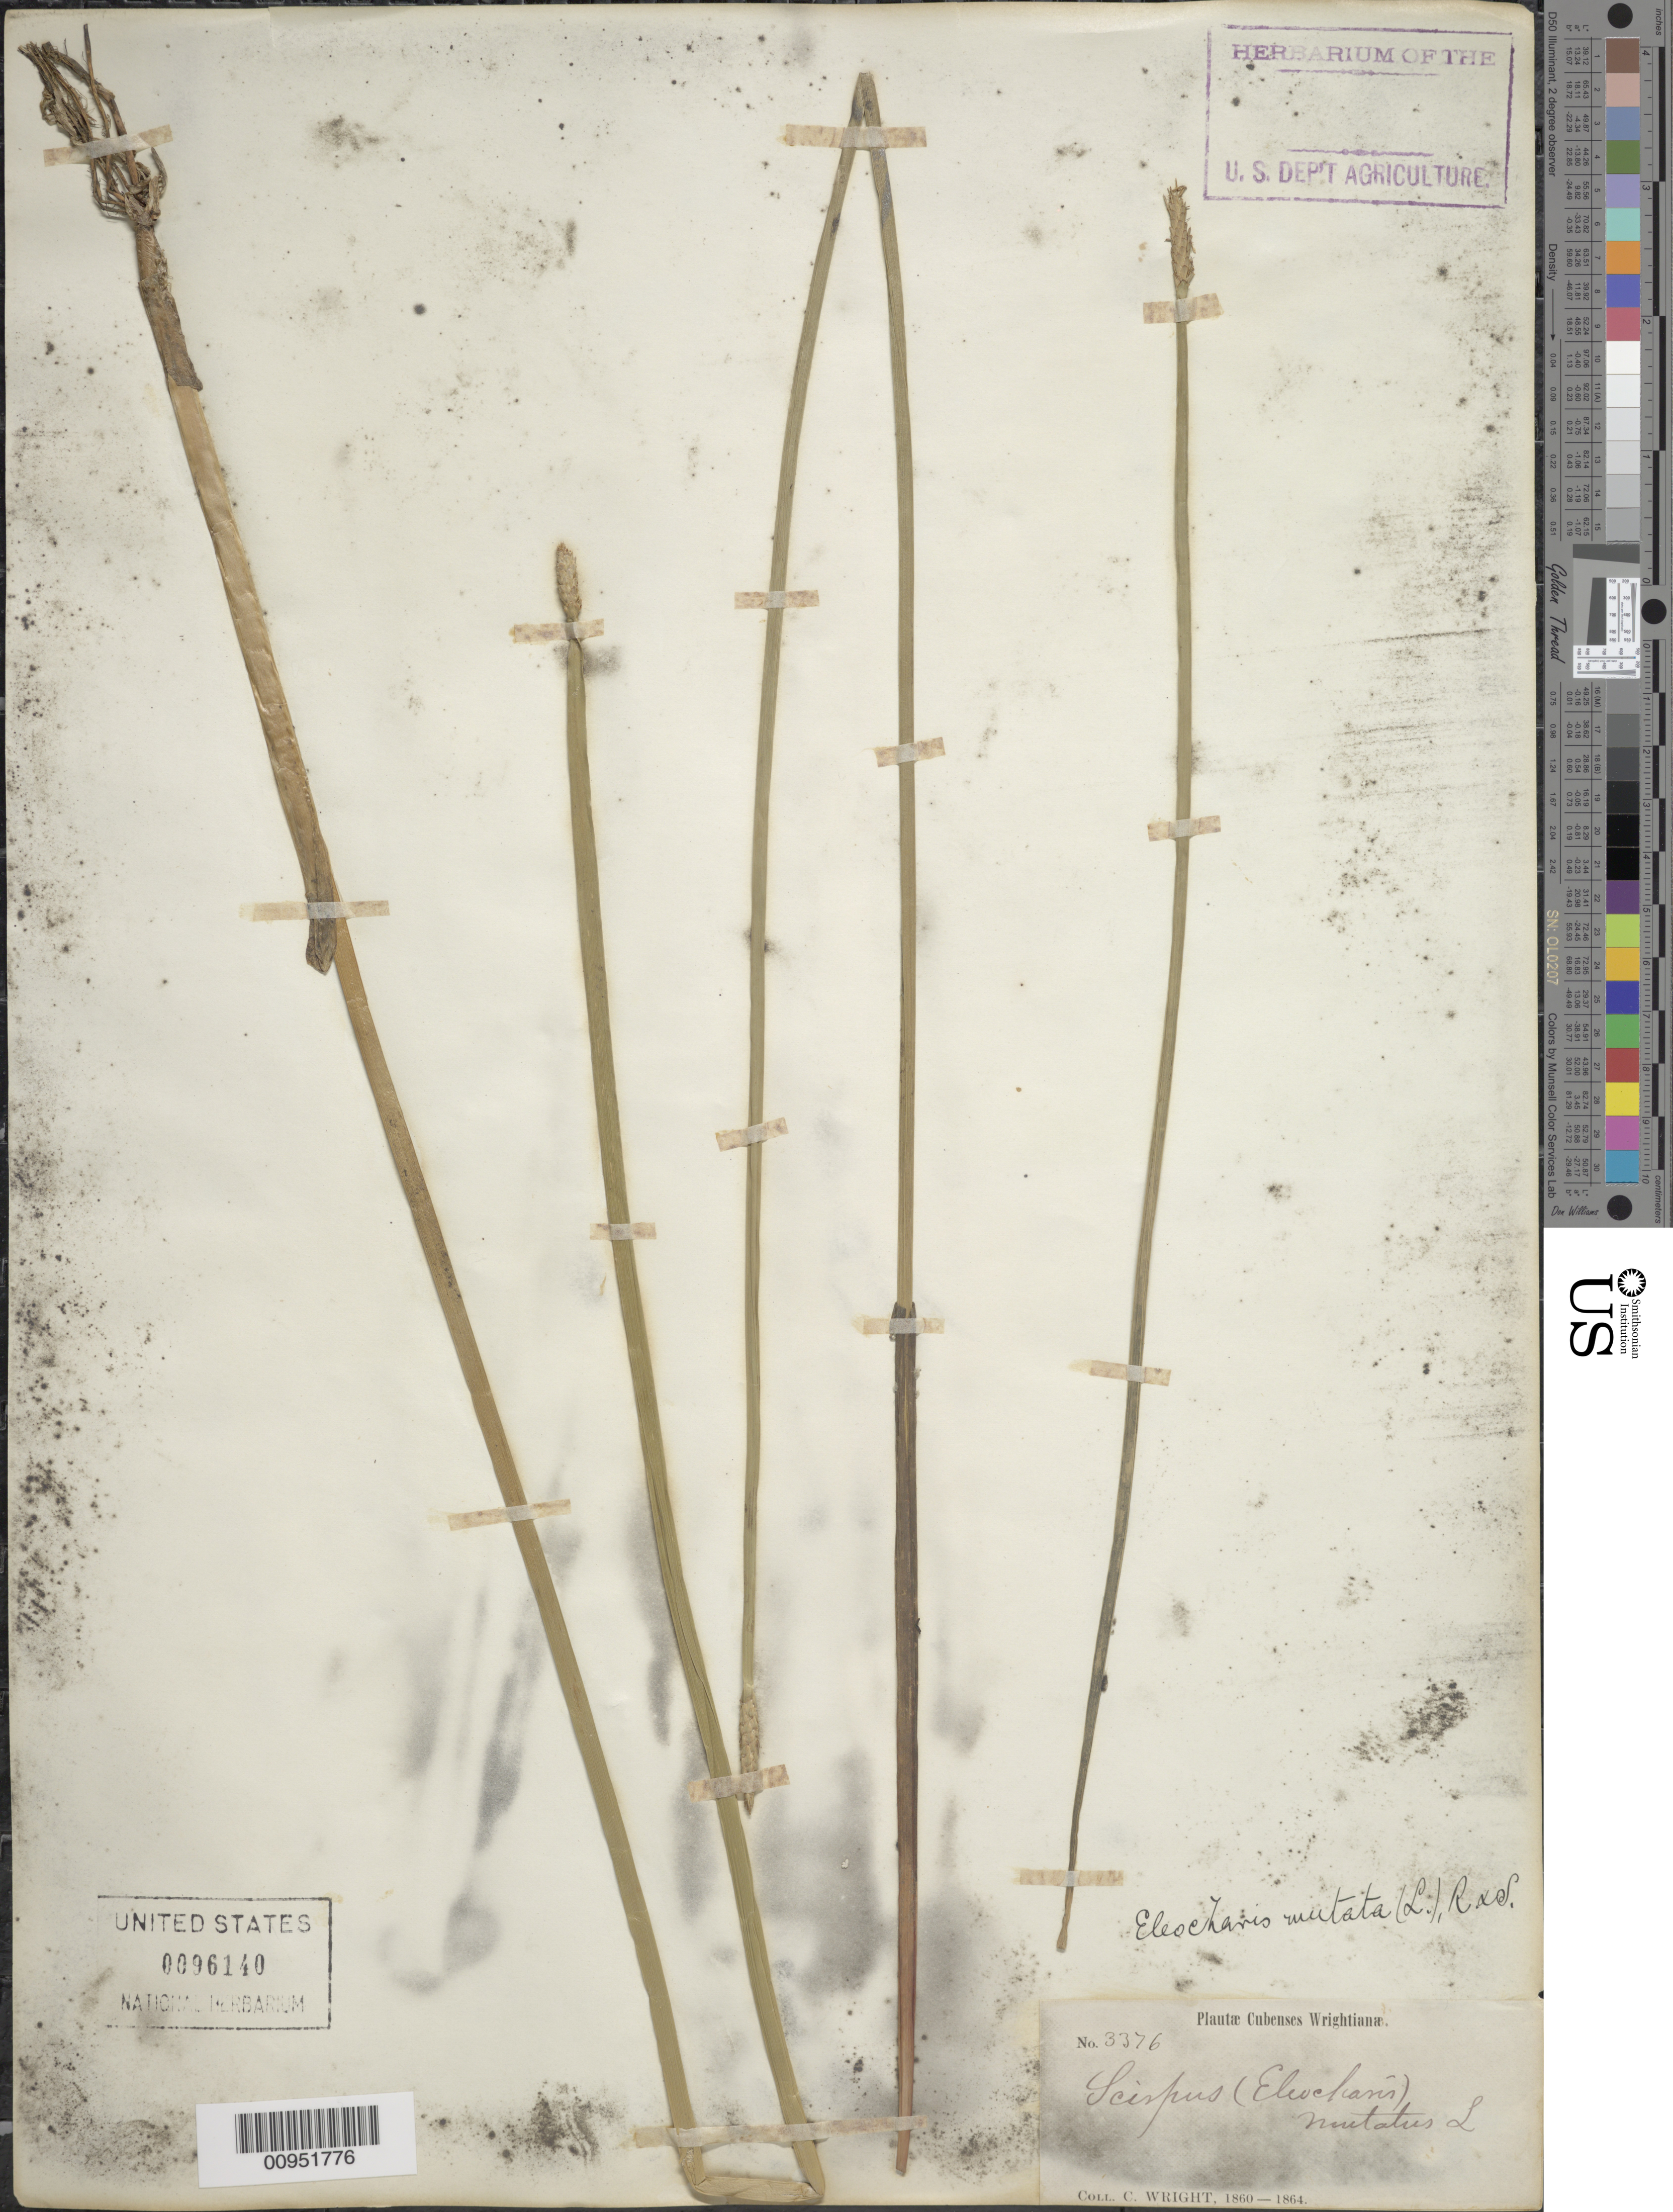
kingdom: Plantae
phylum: Tracheophyta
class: Liliopsida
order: Poales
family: Cyperaceae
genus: Eleocharis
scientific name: Eleocharis mutata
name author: (L.) Roem. & Schult.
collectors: C. Wright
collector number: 33776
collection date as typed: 1860 to -- --- 1864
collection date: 1860/1864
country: Cuba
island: Cuba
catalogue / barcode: US 96140